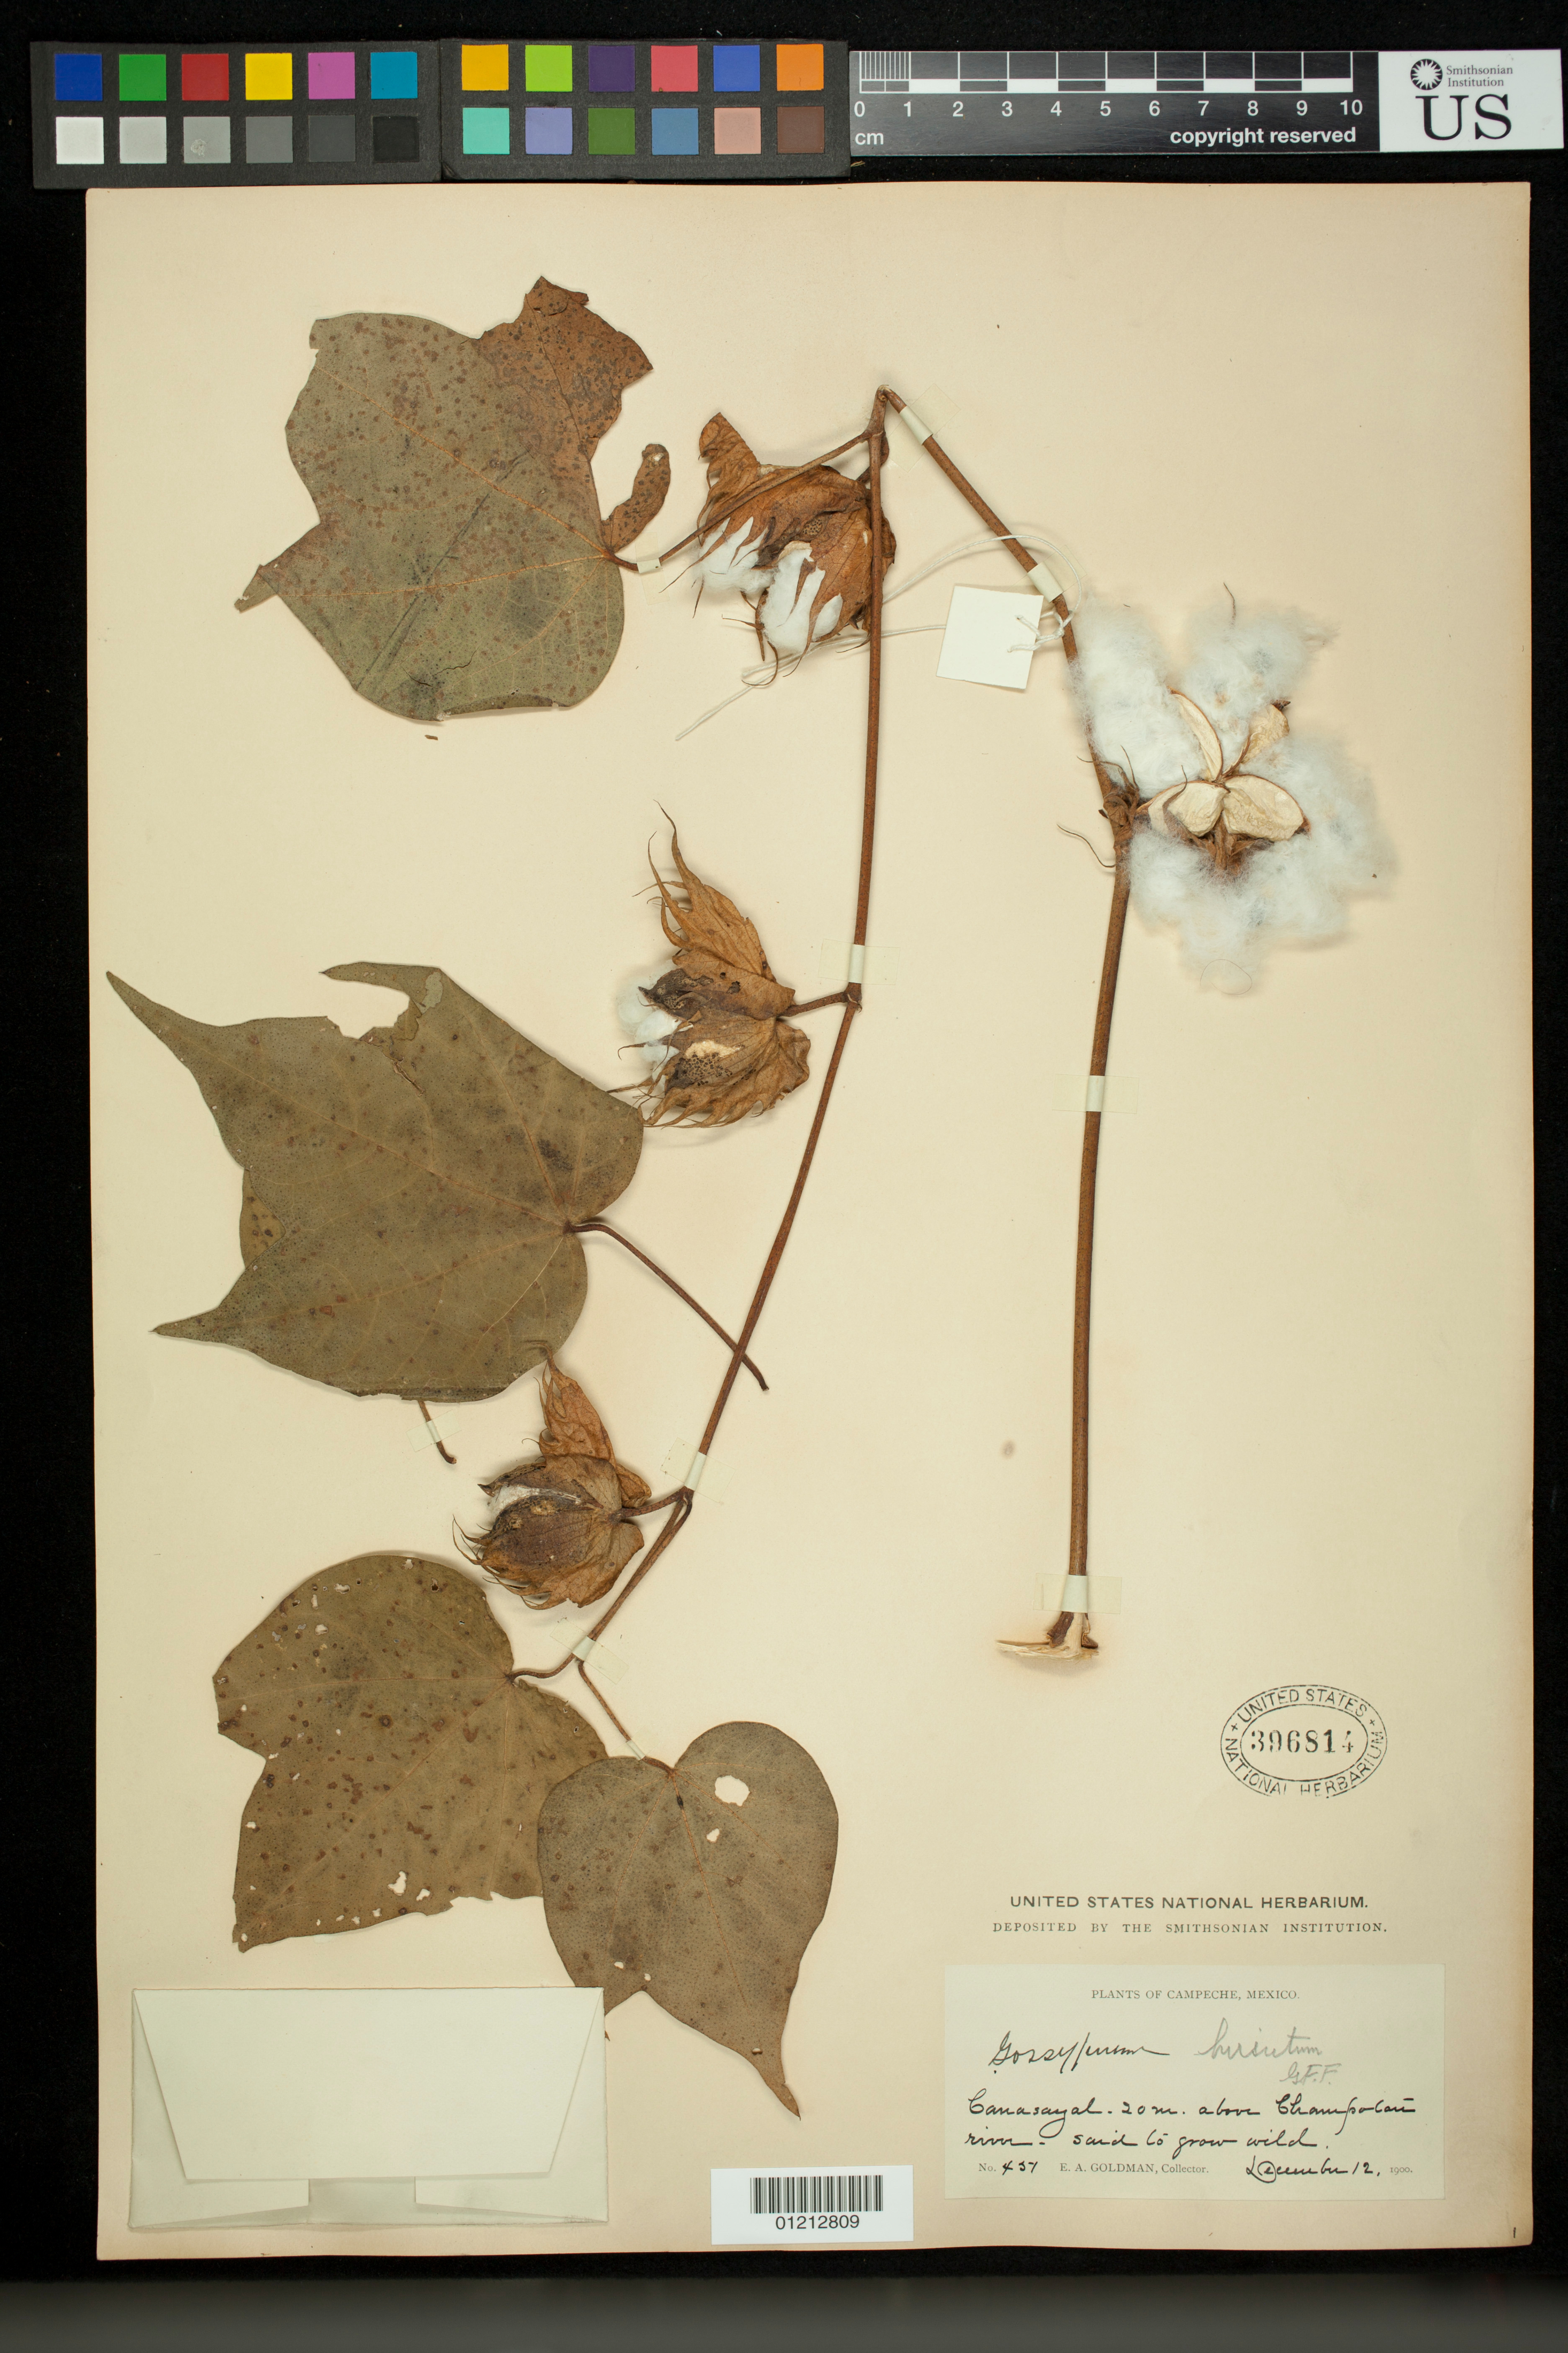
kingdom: Plantae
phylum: Tracheophyta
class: Magnoliopsida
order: Malvales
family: Malvaceae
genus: Gossypium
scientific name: Gossypium hirsutum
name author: L.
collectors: E. A. Goldman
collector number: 451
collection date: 1900-12-12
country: Mexico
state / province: Campeche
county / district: Champotón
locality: Canasayal. 20 m. above Champoton river. Said to grow wild.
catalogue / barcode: US 396814